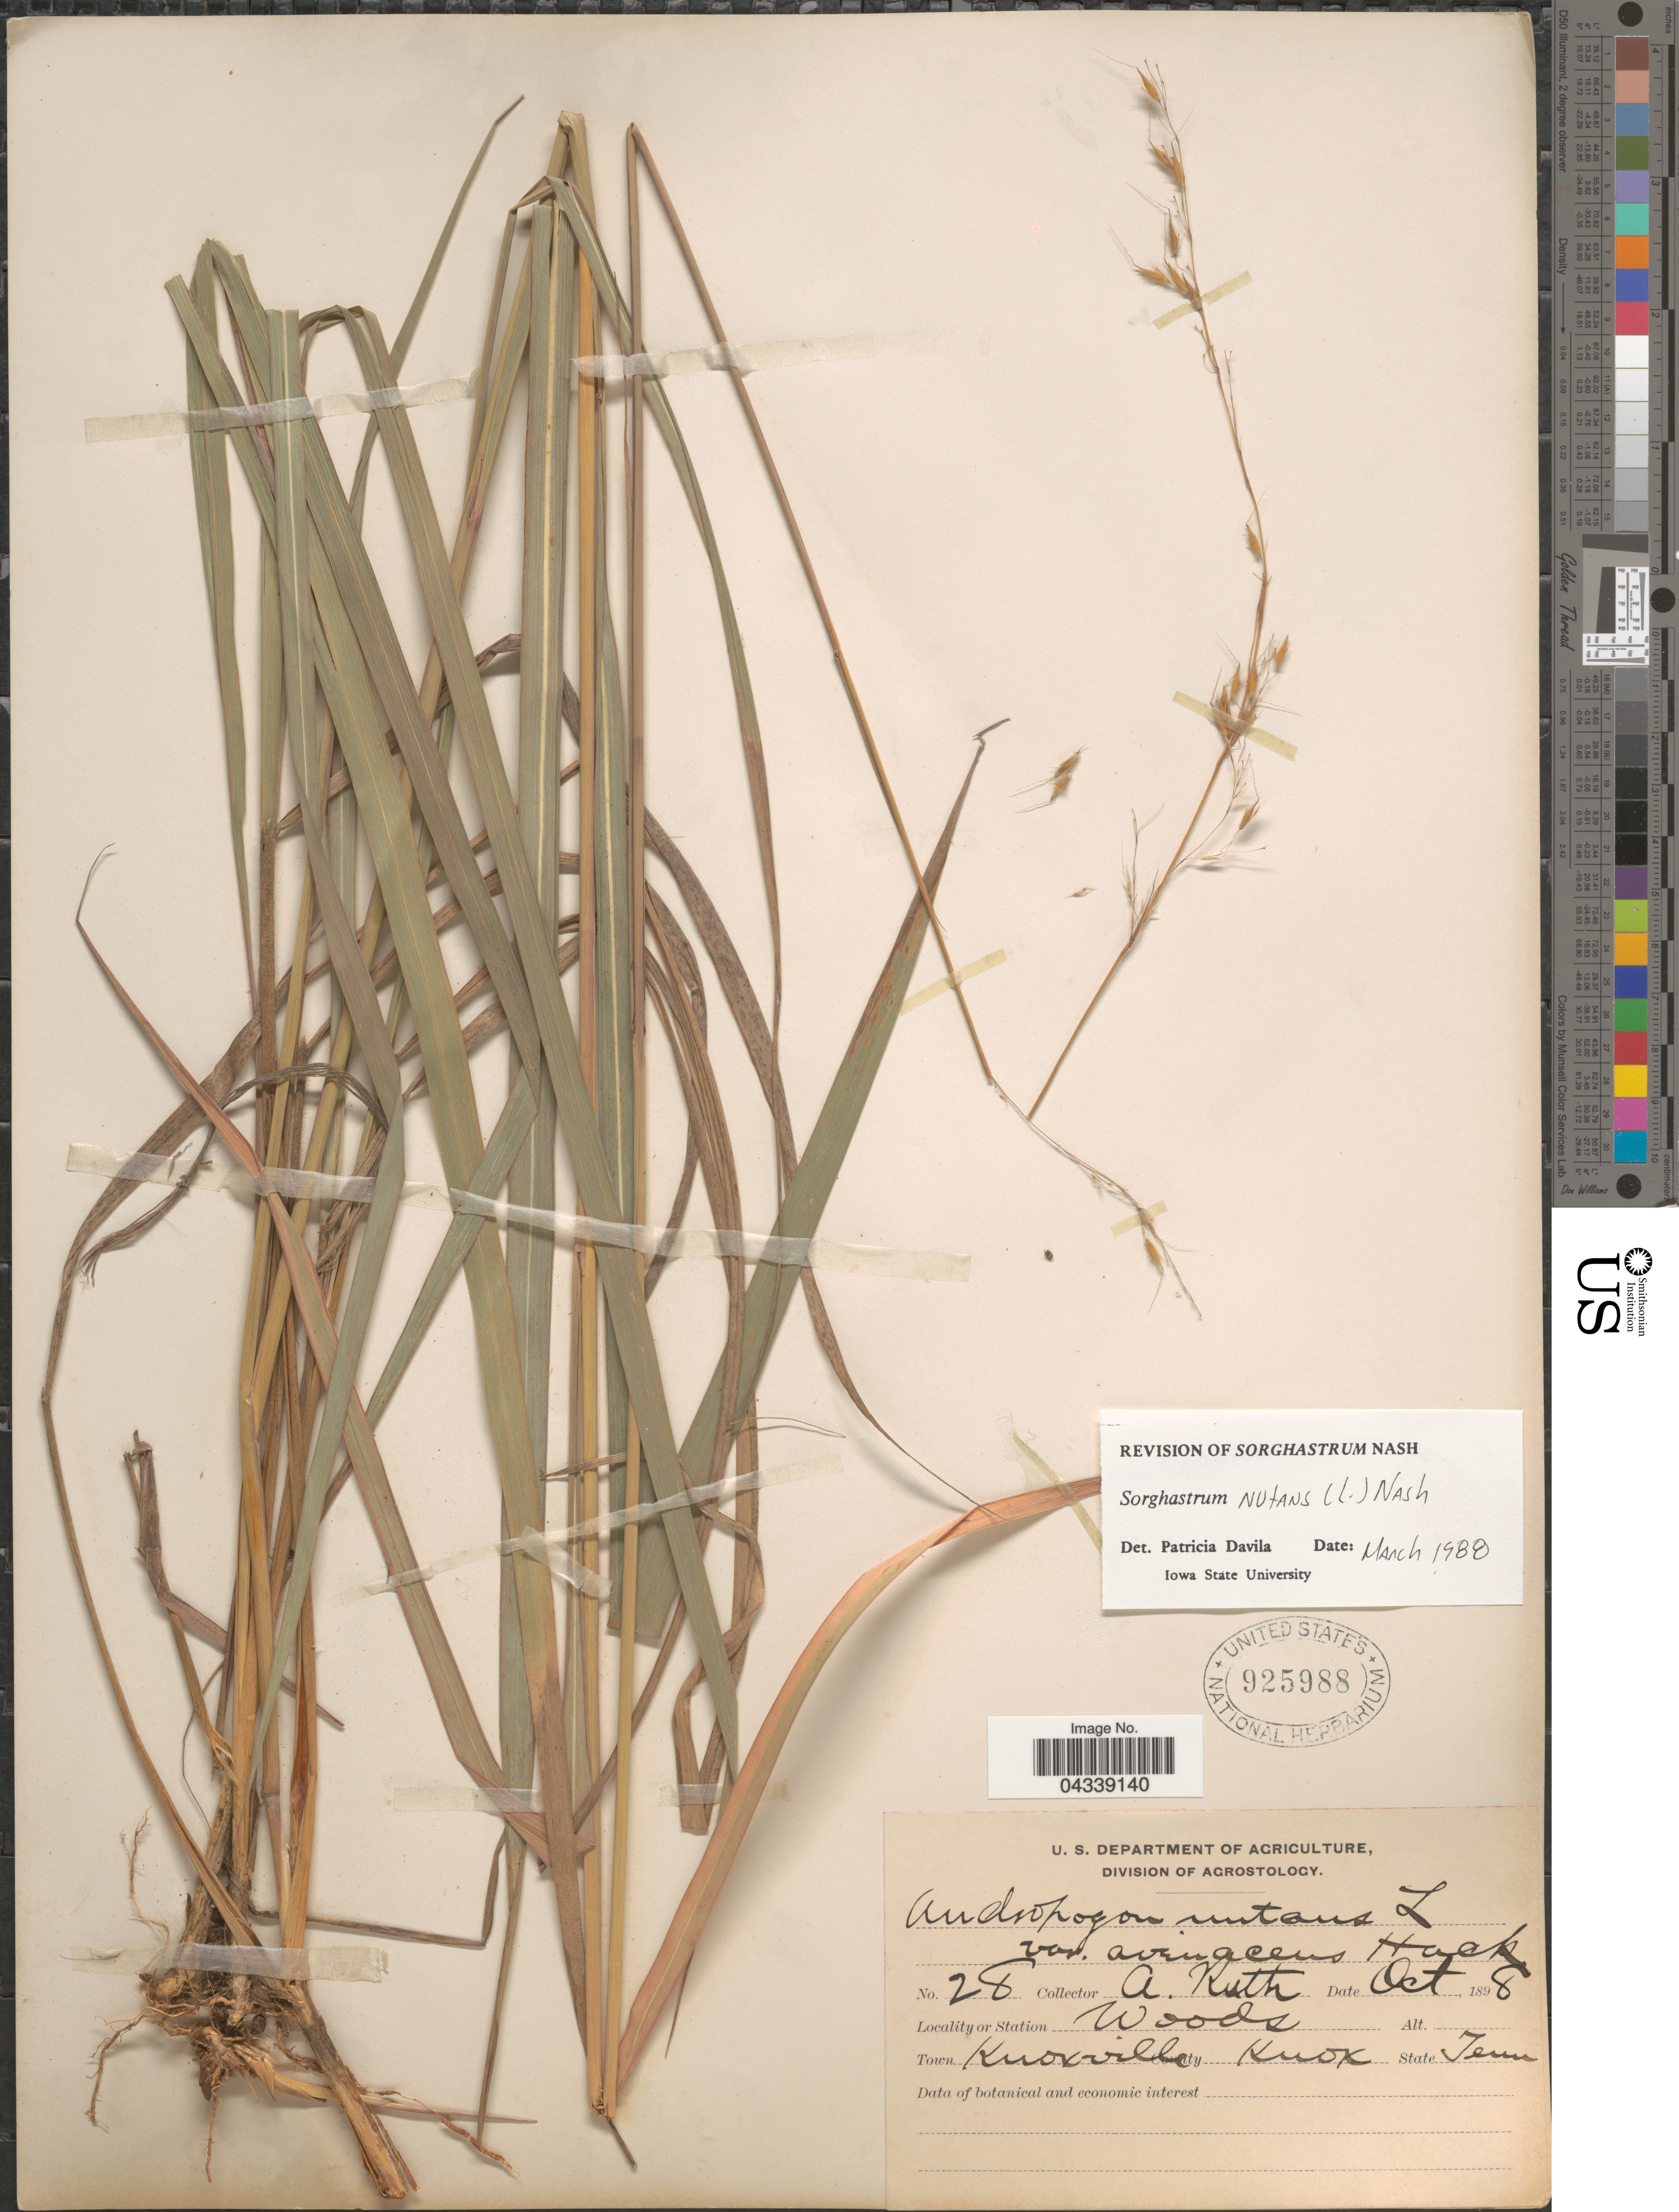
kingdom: Plantae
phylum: Tracheophyta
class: Liliopsida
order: Poales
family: Poaceae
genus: Sorghastrum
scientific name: Sorghastrum nutans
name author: (L.) Nash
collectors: A. Ruth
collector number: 28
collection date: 1898-10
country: United States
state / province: Tennessee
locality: Woods. Town Knoxville. County Knox.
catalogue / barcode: US 925988